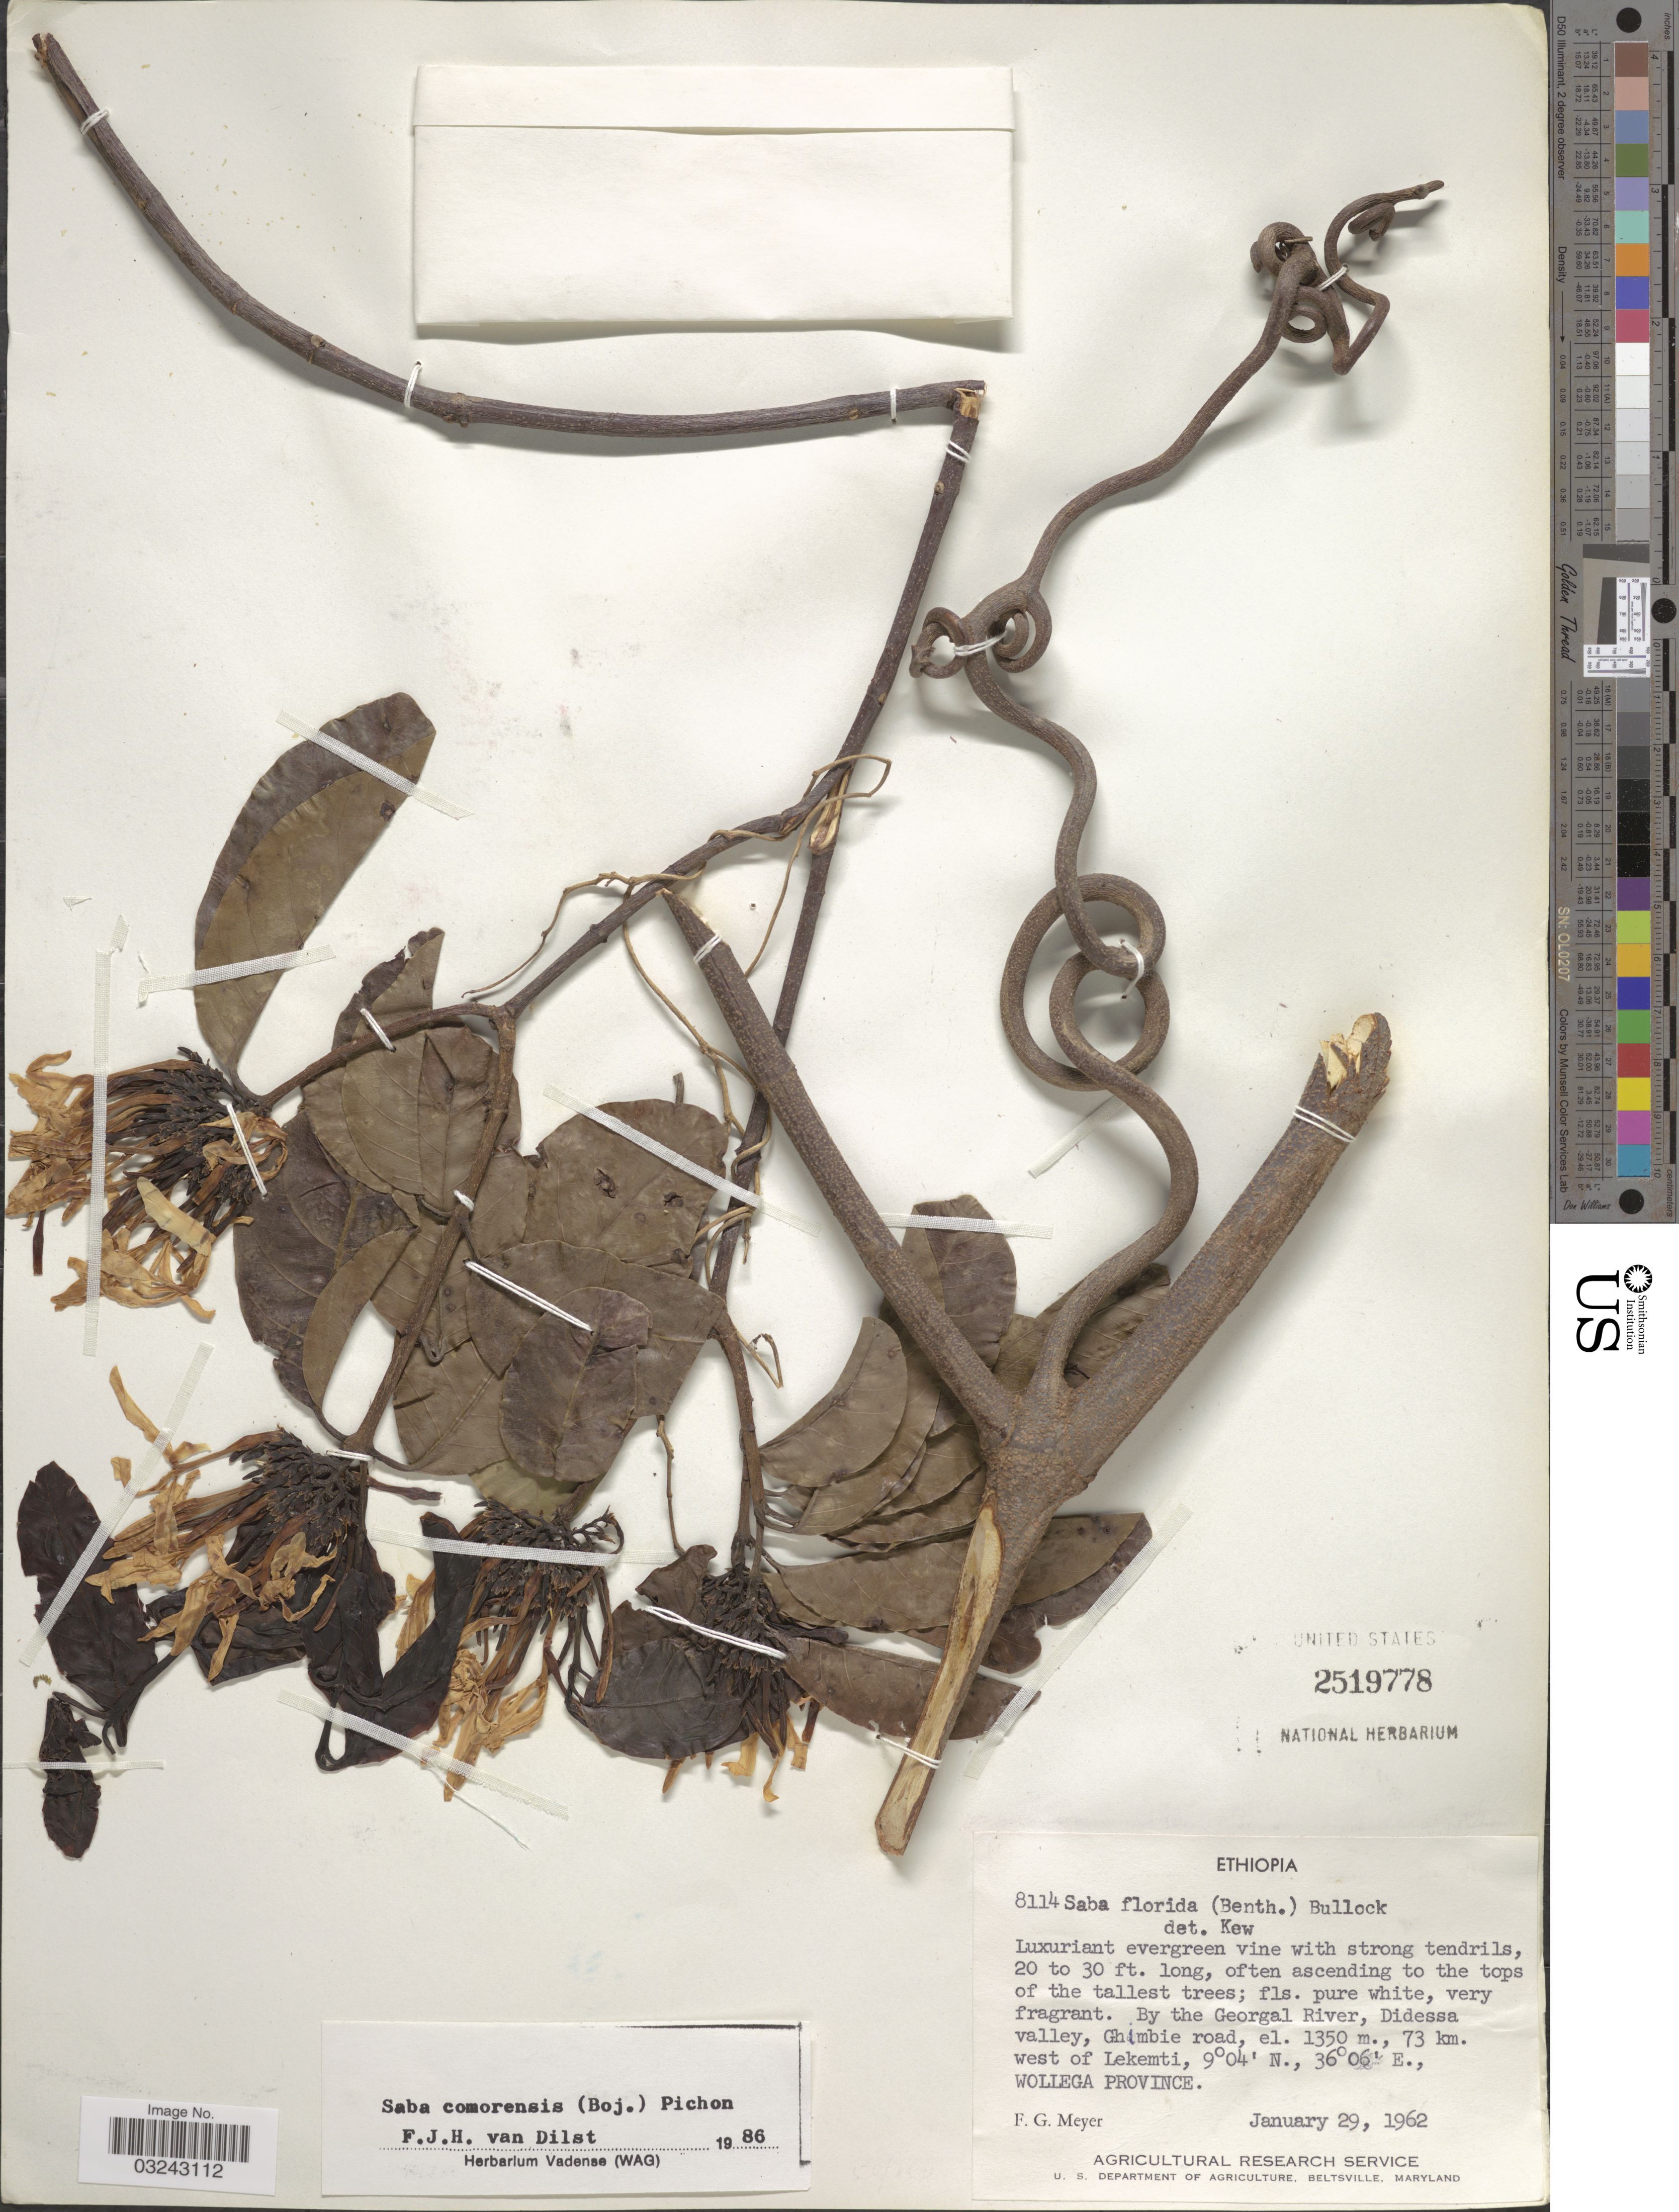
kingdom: Plantae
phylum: Tracheophyta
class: Magnoliopsida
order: Gentianales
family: Apocynaceae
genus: Saba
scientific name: Saba comorensis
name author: (Bojer ex A. DC.) Pichon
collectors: F. G. Meyer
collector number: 8114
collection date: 1962-01-29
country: Ethiopia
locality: By the Georgal River, Didessa valley, Ghimbie road, 73 km. west of Lekemti. Wollega Province.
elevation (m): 1350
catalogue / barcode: US 2519778